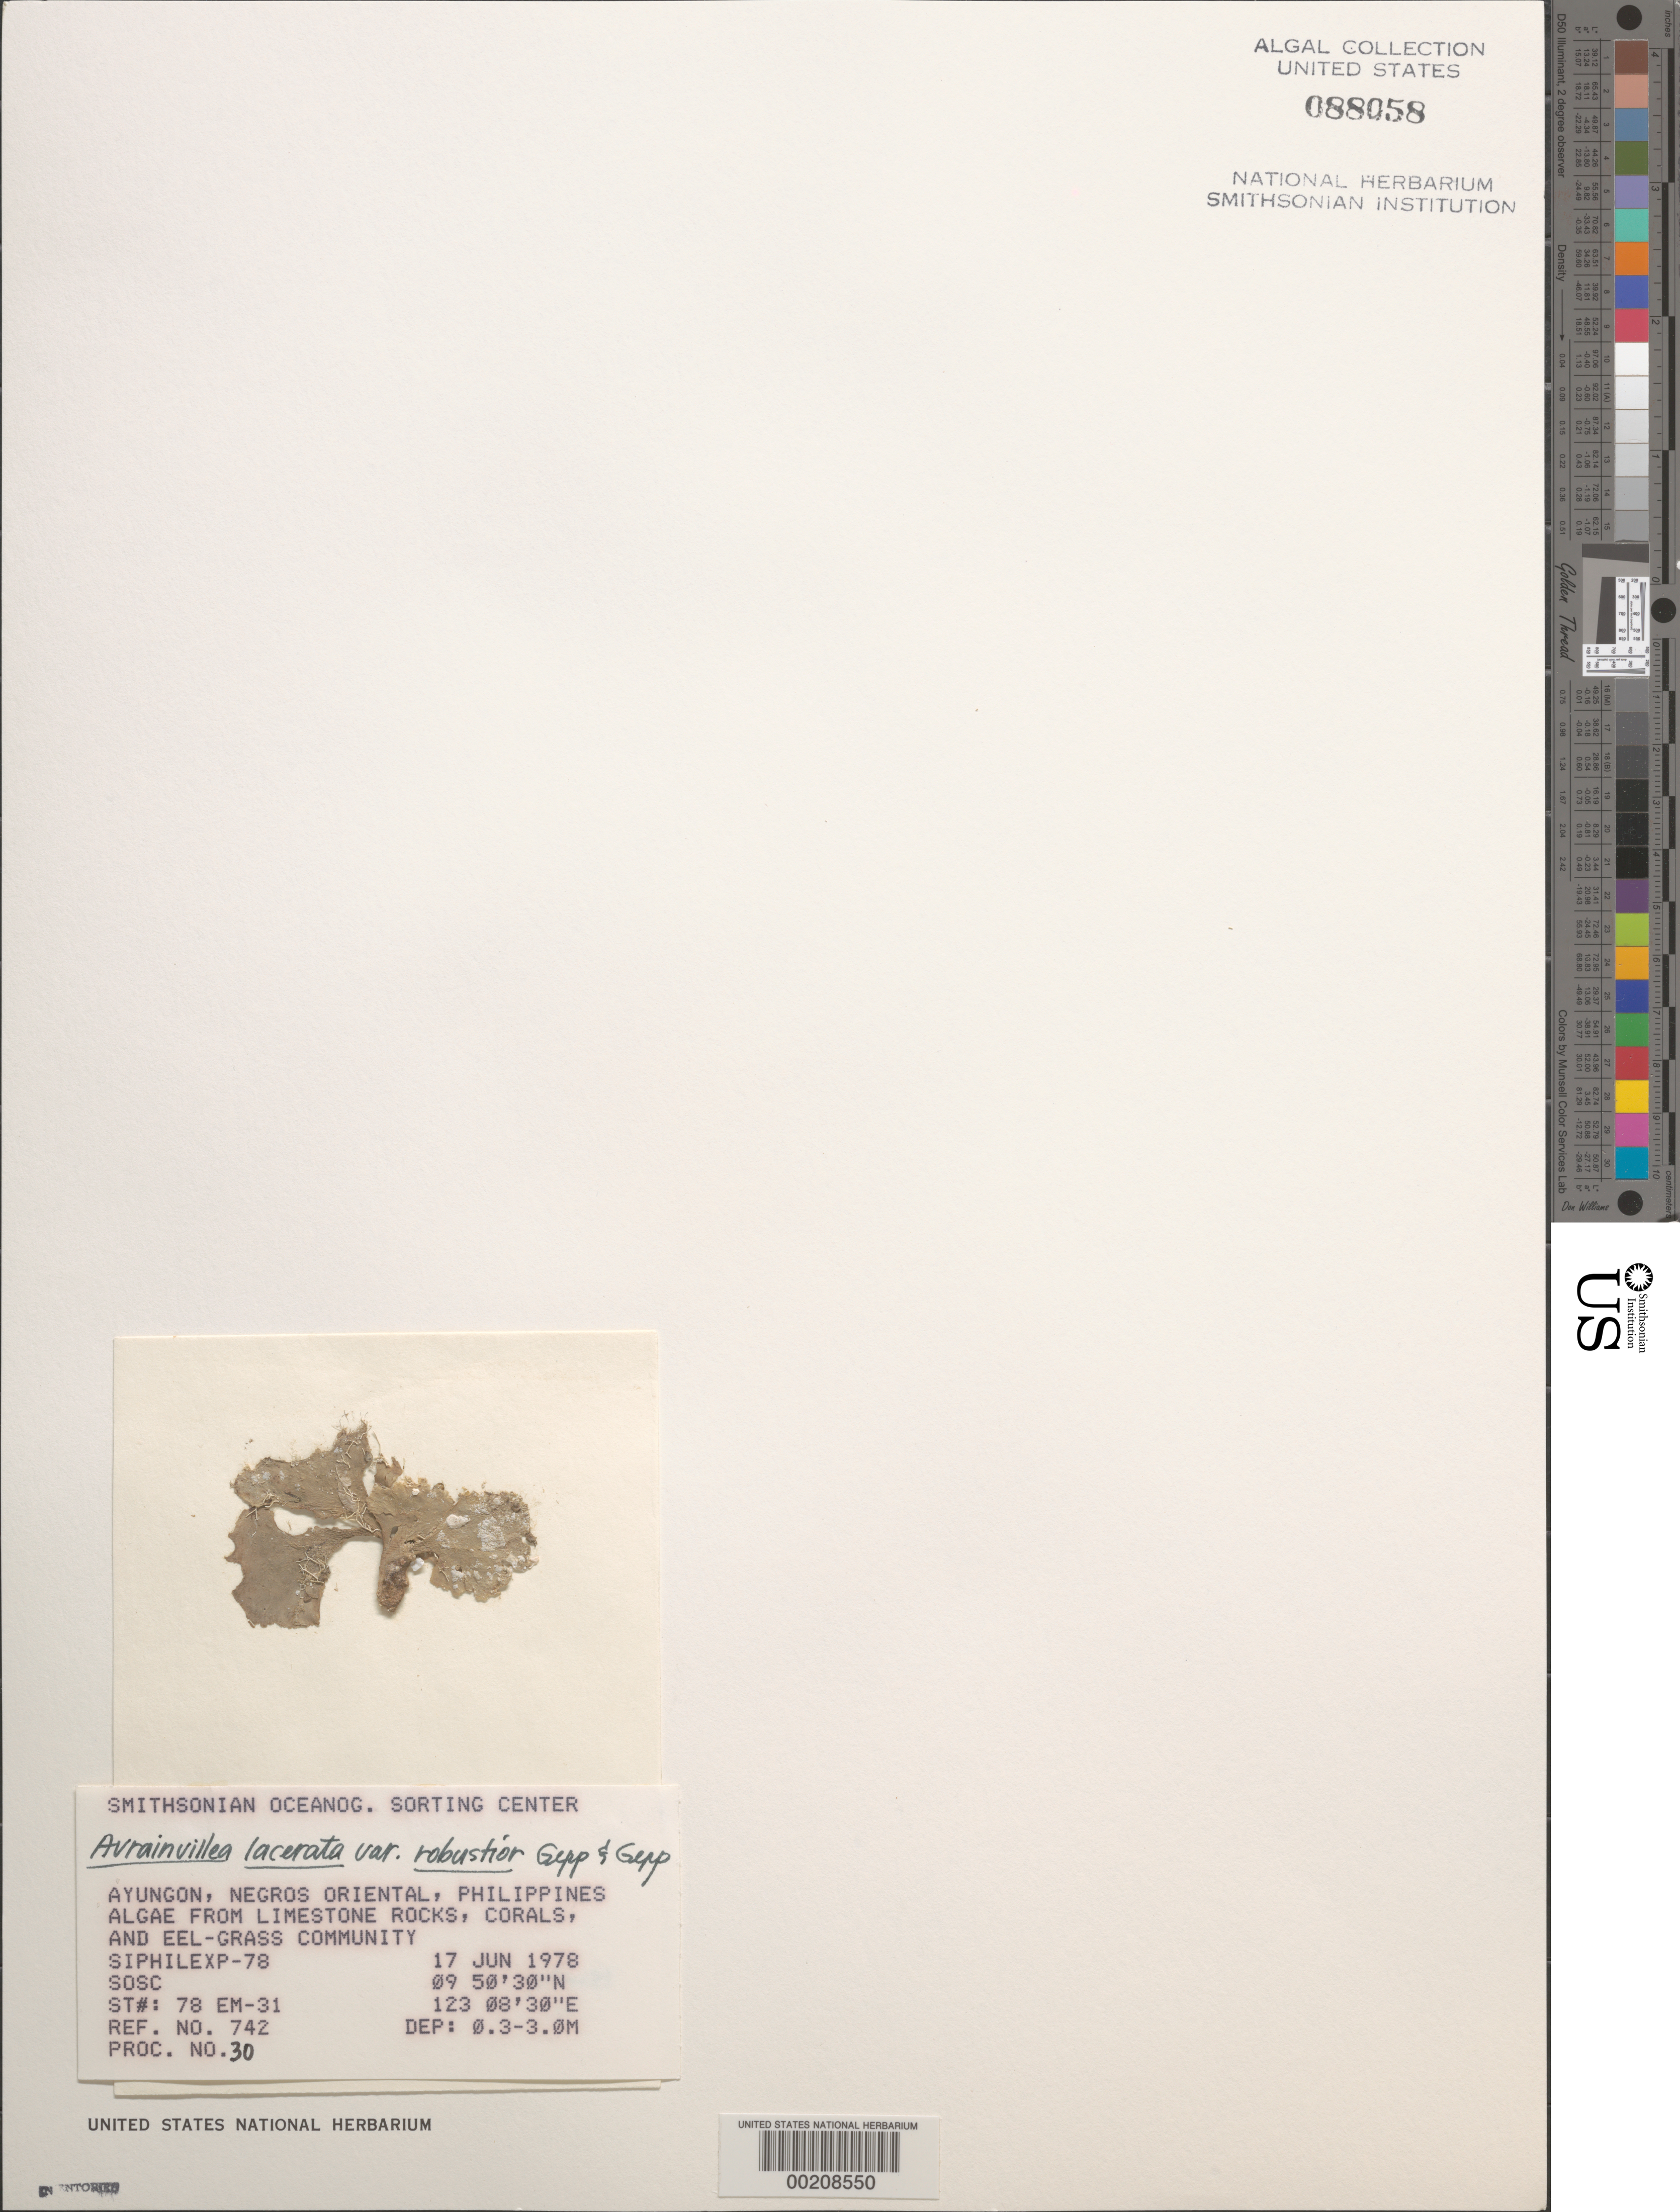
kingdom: Plantae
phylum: Chlorophyta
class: Ulvophyceae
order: Bryopsidales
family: Dichotomosiphonaceae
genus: Avrainvillea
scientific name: Avrainvillea lacerata var. robustior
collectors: SOSC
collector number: Station 78 Em-31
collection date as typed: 17 Jun 1978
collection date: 1978-06-17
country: Philippines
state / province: Central Visayas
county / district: Negros Oriental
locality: Ayungon, negros oriental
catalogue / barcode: US 88058